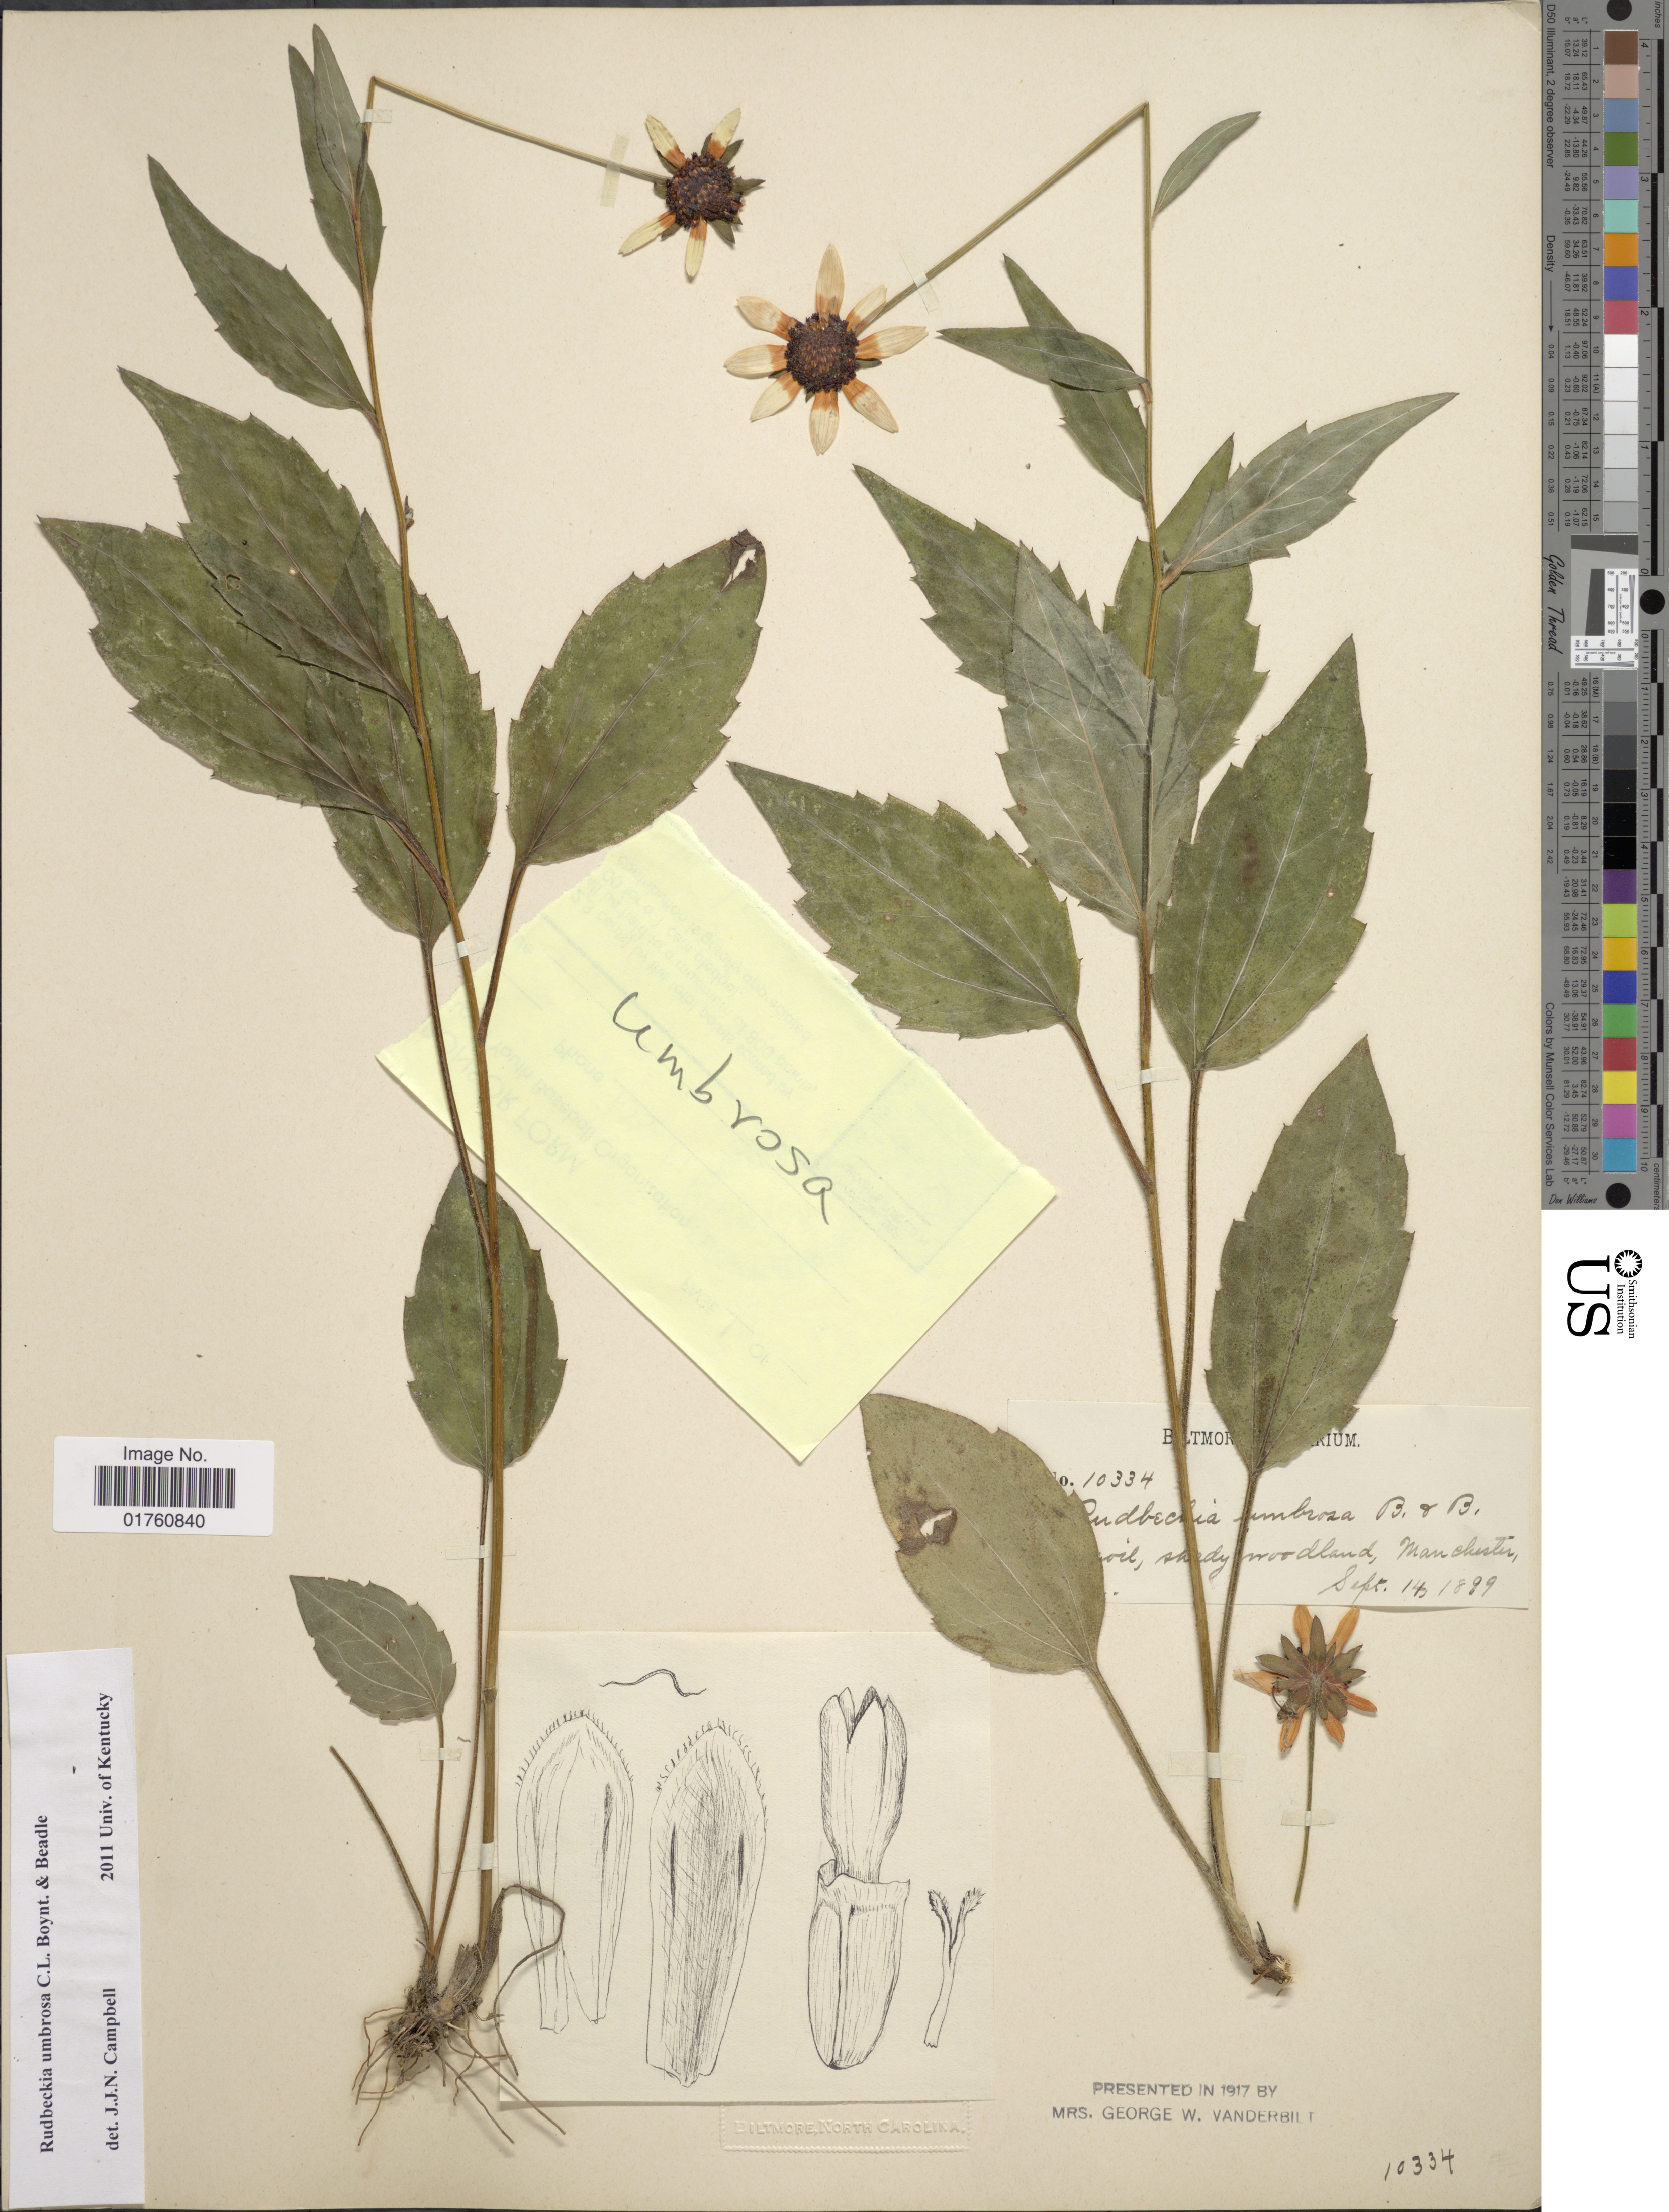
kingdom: Plantae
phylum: Tracheophyta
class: Magnoliopsida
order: Asterales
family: Asteraceae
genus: Rudbeckia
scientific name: Rudbeckia fulgida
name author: Aiton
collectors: ex herb. Biltmore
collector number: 10334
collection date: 1899-09-14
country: United States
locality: Oil, shady woodland, Manchester